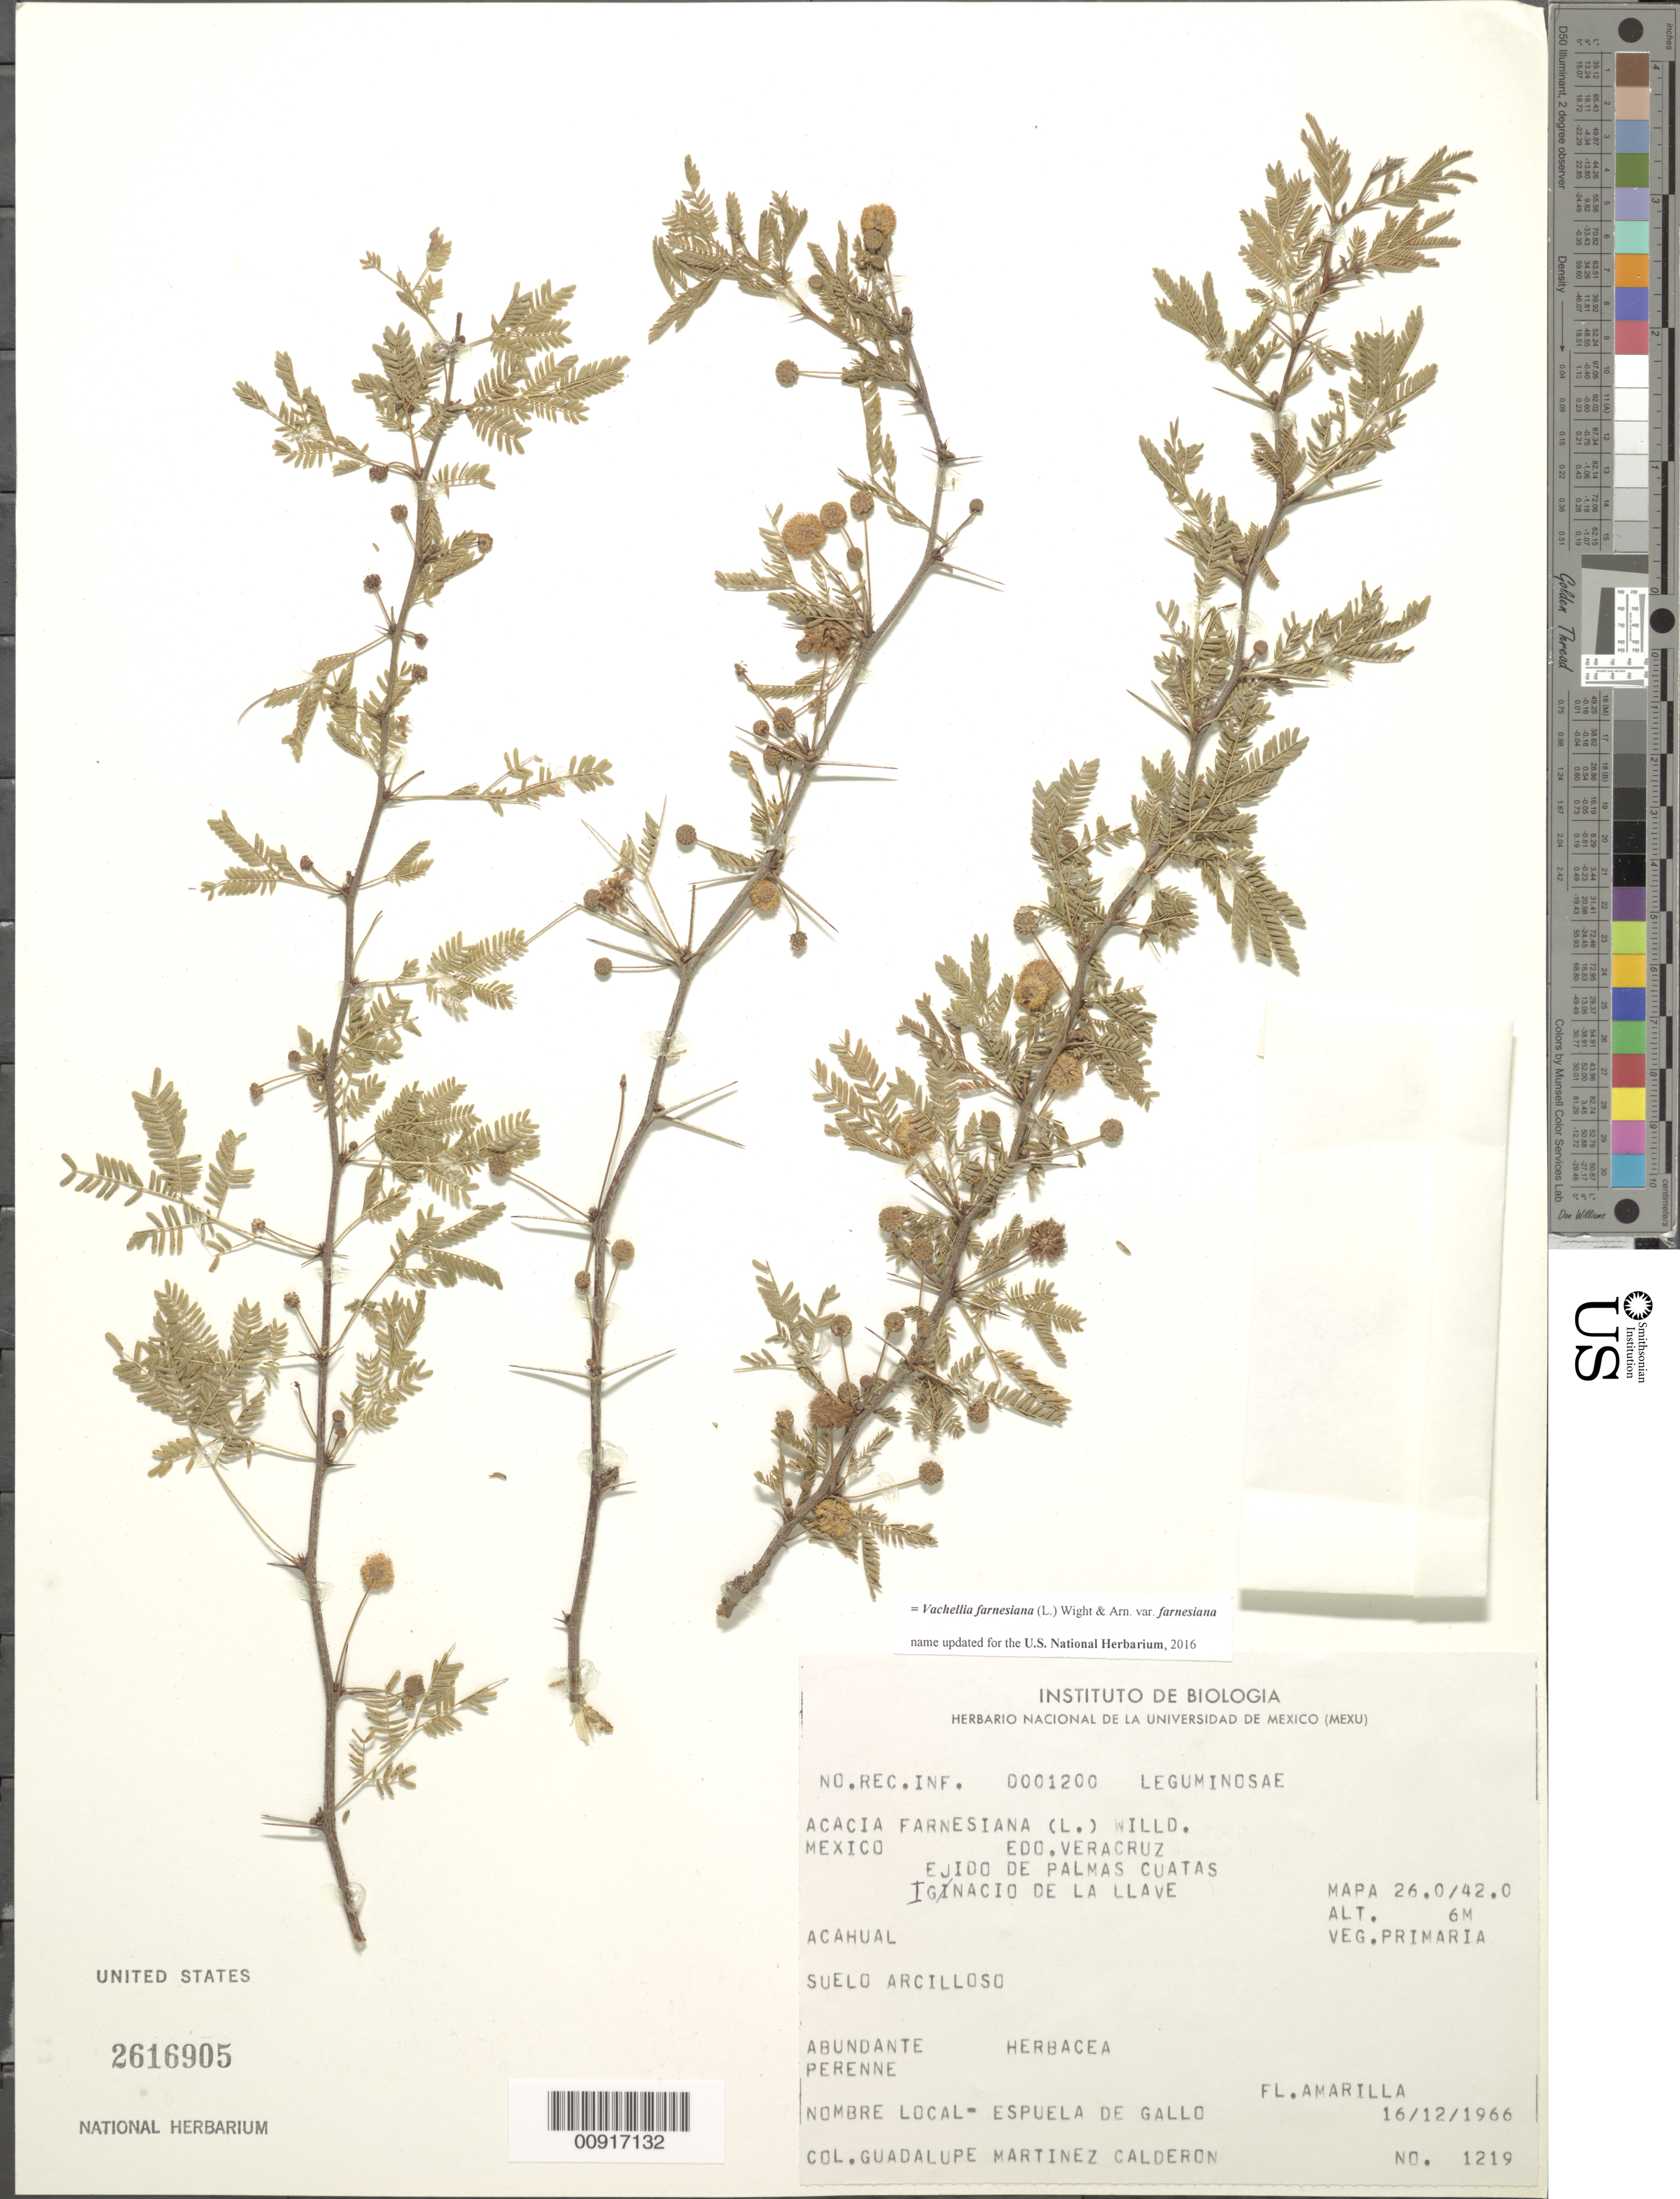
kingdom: Plantae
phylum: Tracheophyta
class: Magnoliopsida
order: Fabales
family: Fabaceae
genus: Vachellia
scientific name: Vachellia farnesiana var. farnesiana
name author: (L.) Wight & Arn.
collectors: G. Martinez-C.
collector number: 1219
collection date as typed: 16 Dec 1966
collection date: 1966-12-16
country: Mexico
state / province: Veracruz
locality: Edo. Veracruz: Ejido de Palmas Cuatas, Ignacio de la Llave. Mapa 26.0/42.0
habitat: Acahual. Veg. primaria. Suelo arcilloso.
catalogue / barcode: US 2616905